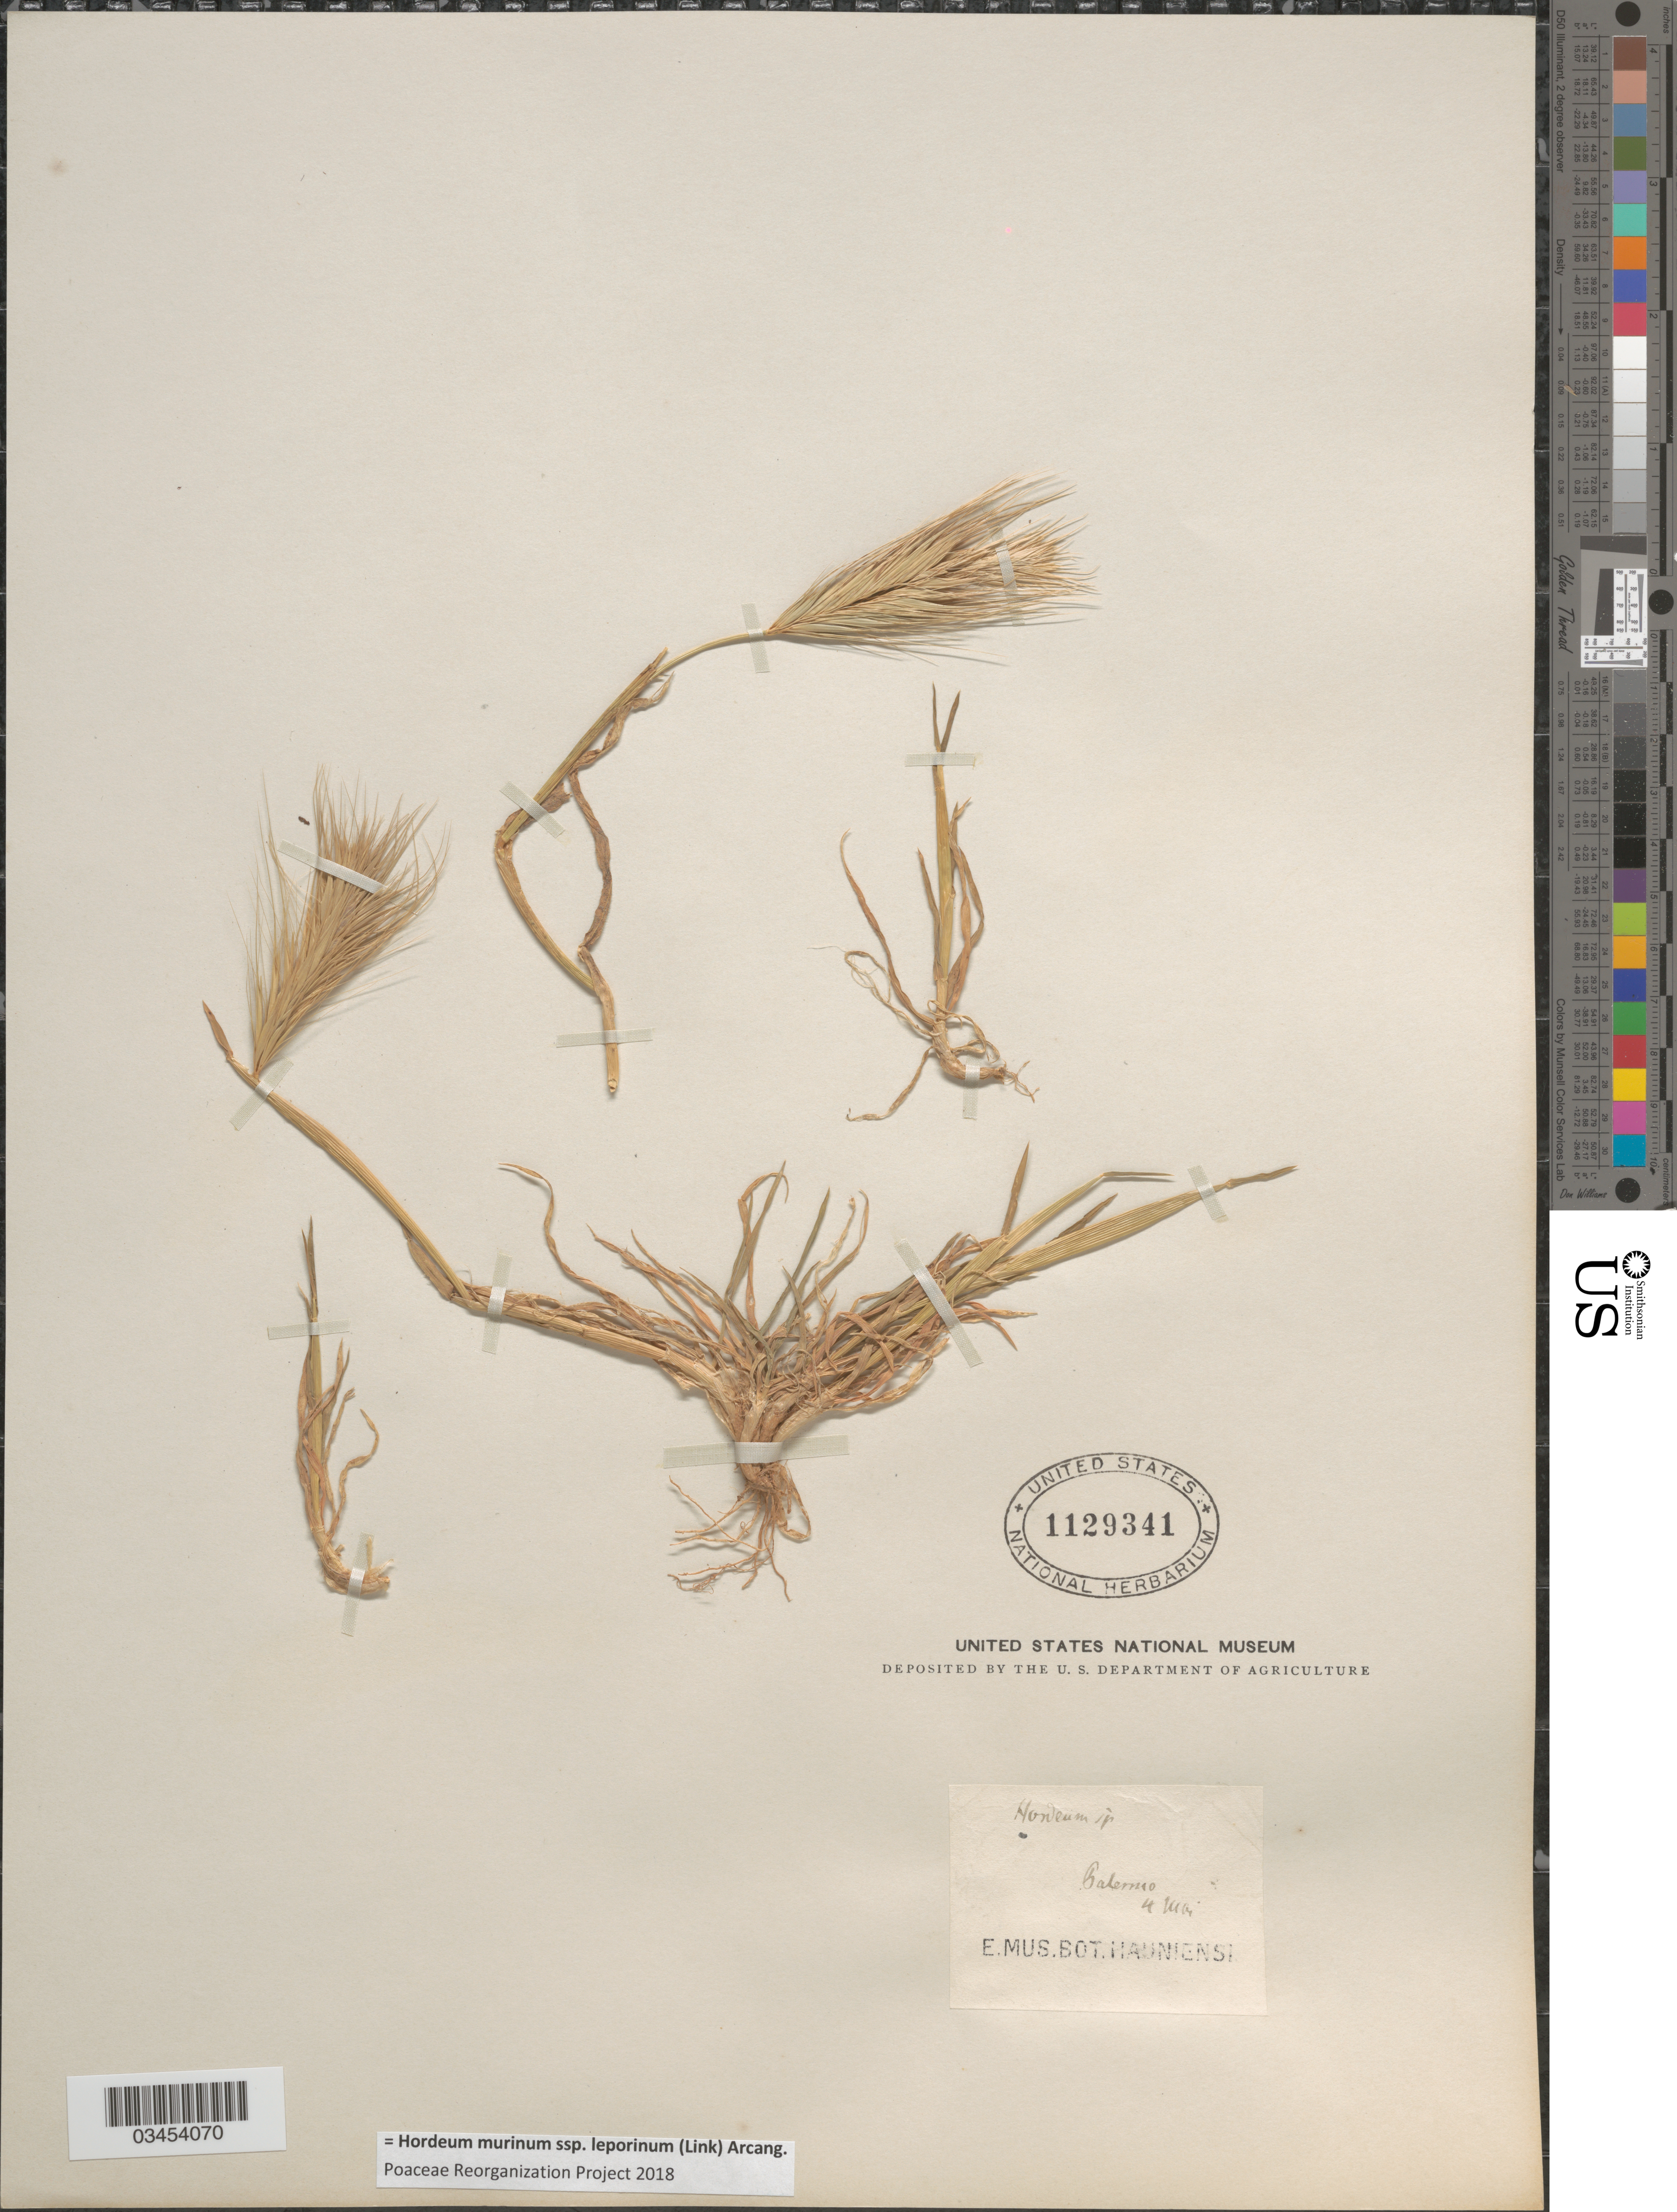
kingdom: Plantae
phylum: Tracheophyta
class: Liliopsida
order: Poales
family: Poaceae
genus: Hordeum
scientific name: Hordeum murinum subsp. leporinum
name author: (Link) Arcang.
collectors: ex Mus. Bot. Hauniense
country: Italy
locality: Palermo.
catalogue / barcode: US 1129341